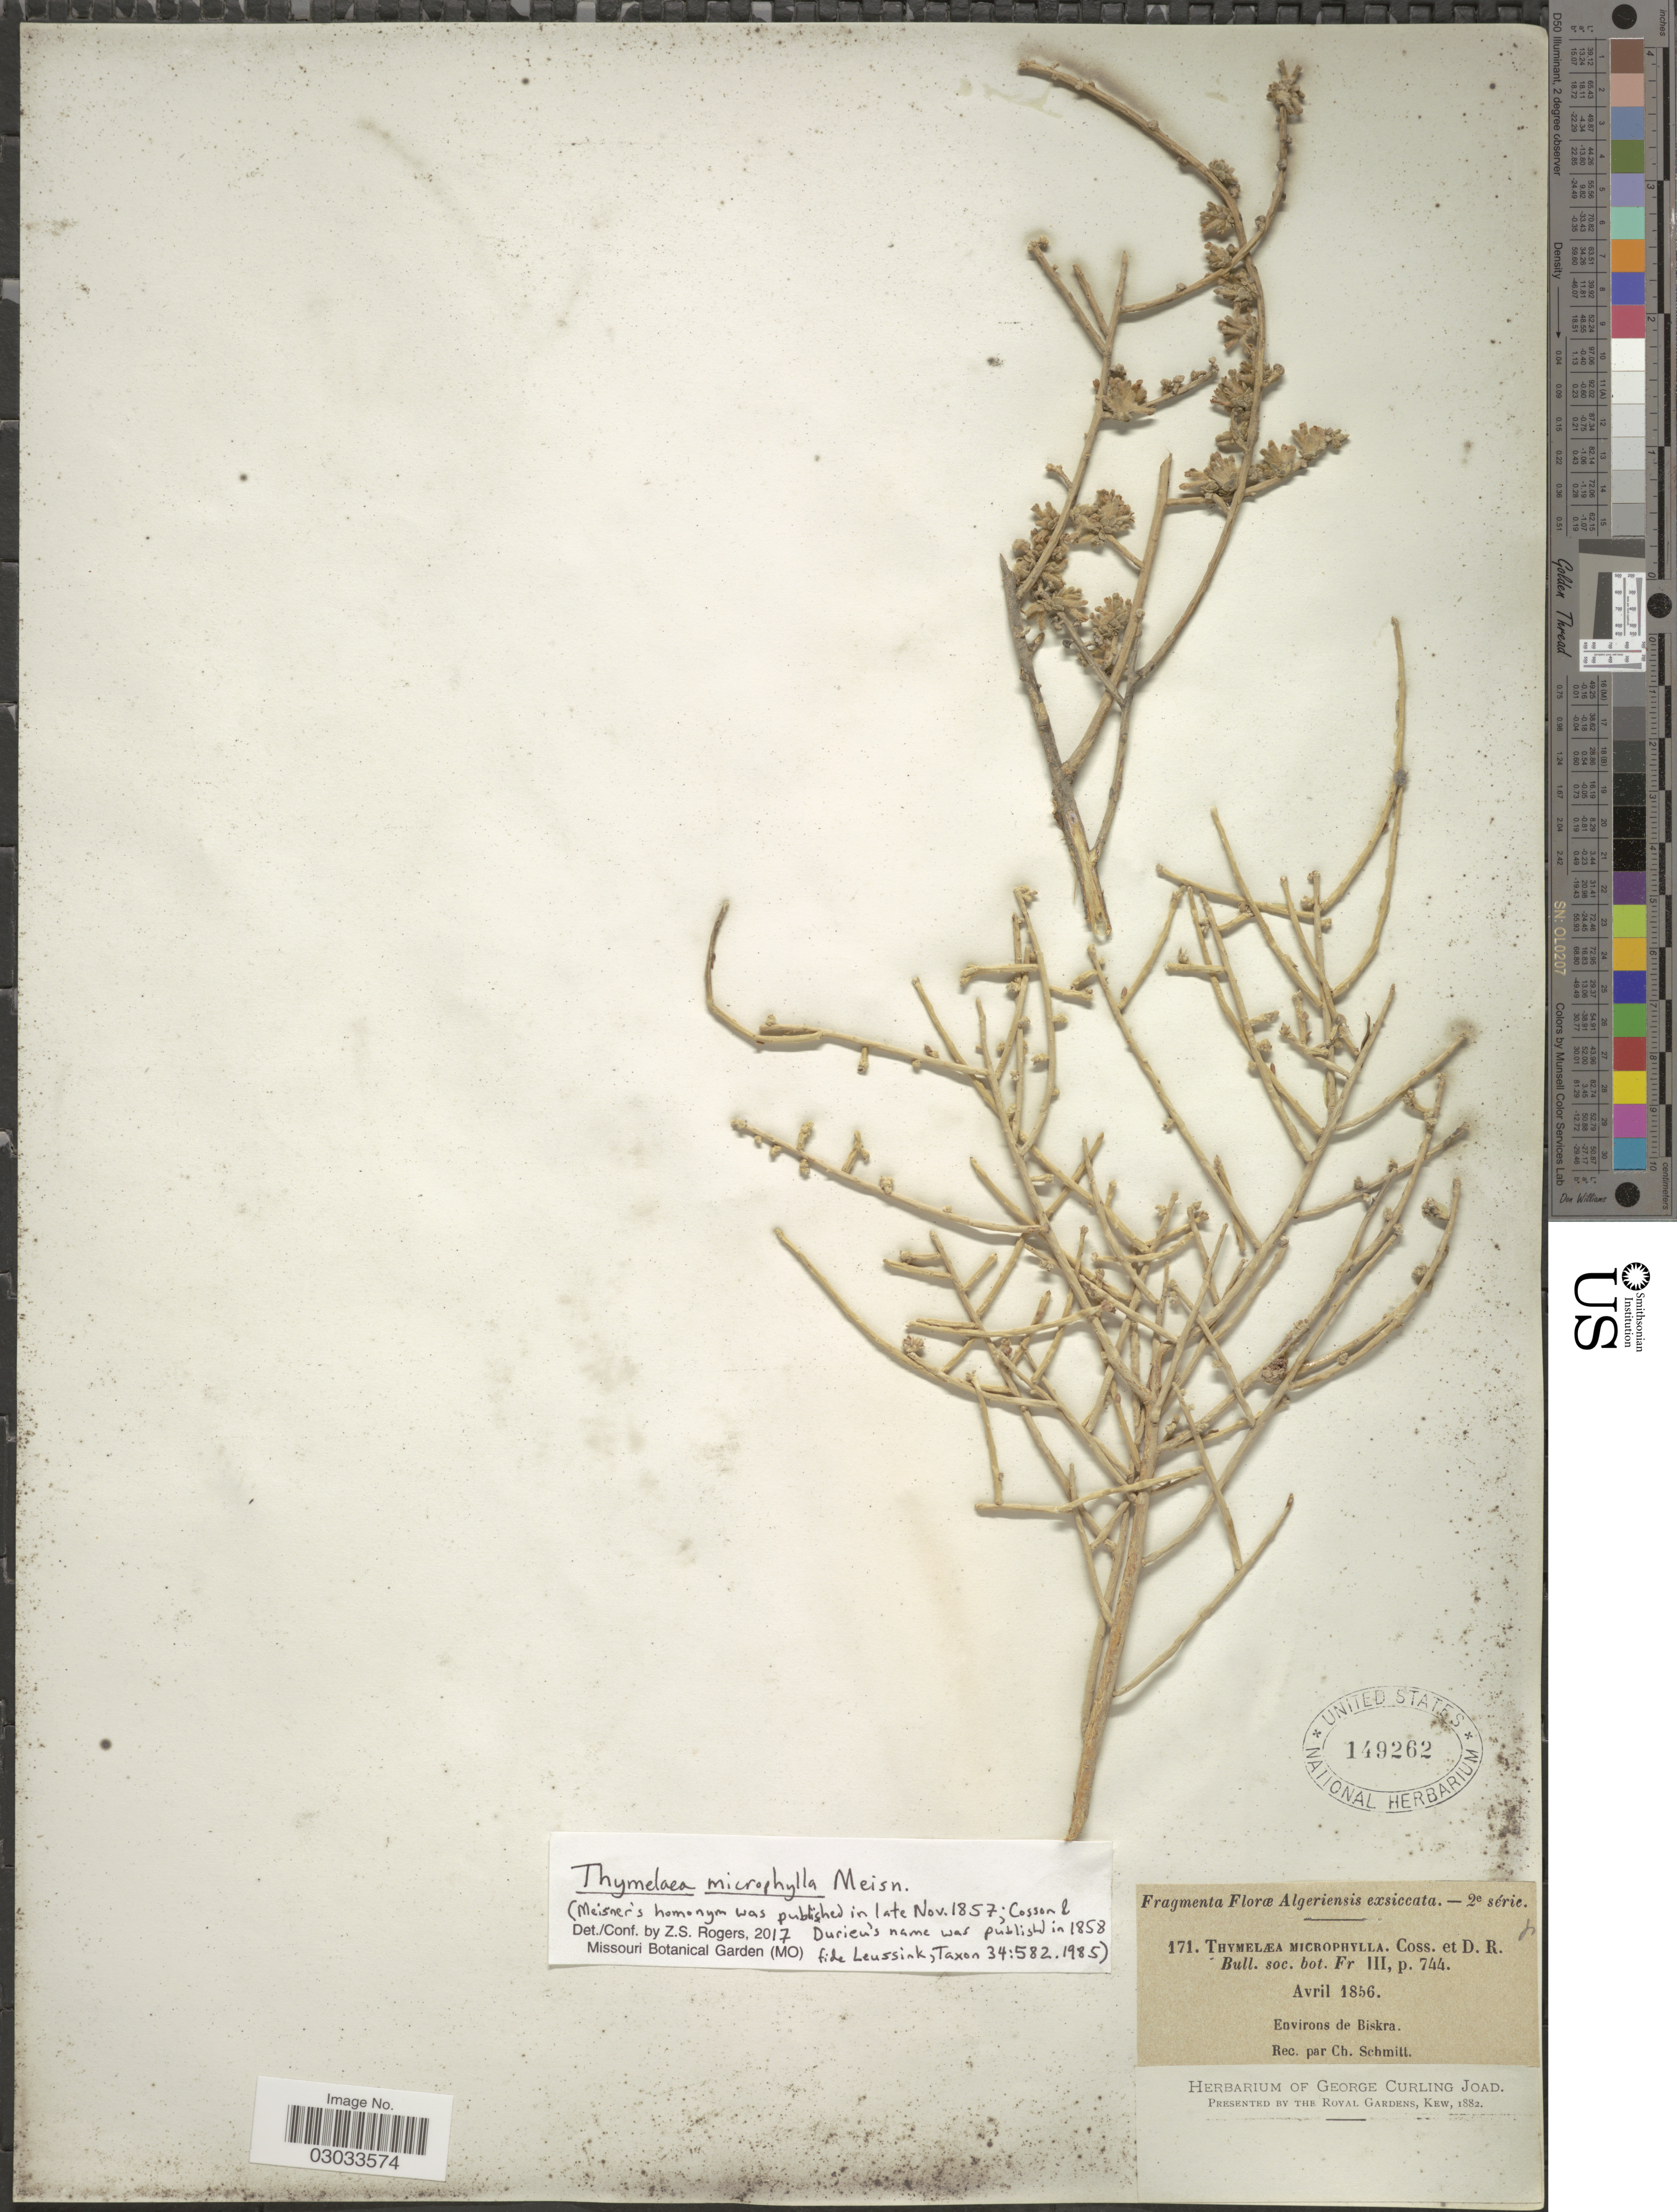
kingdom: Plantae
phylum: Tracheophyta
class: Magnoliopsida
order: Malvales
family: Thymelaeaceae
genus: Thymelaea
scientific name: Thymelaea microphylla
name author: Meisn.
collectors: C. Schmitt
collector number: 171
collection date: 1856-04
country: Algeria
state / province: Biskra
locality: Environs de Biskra.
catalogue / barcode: US 149262